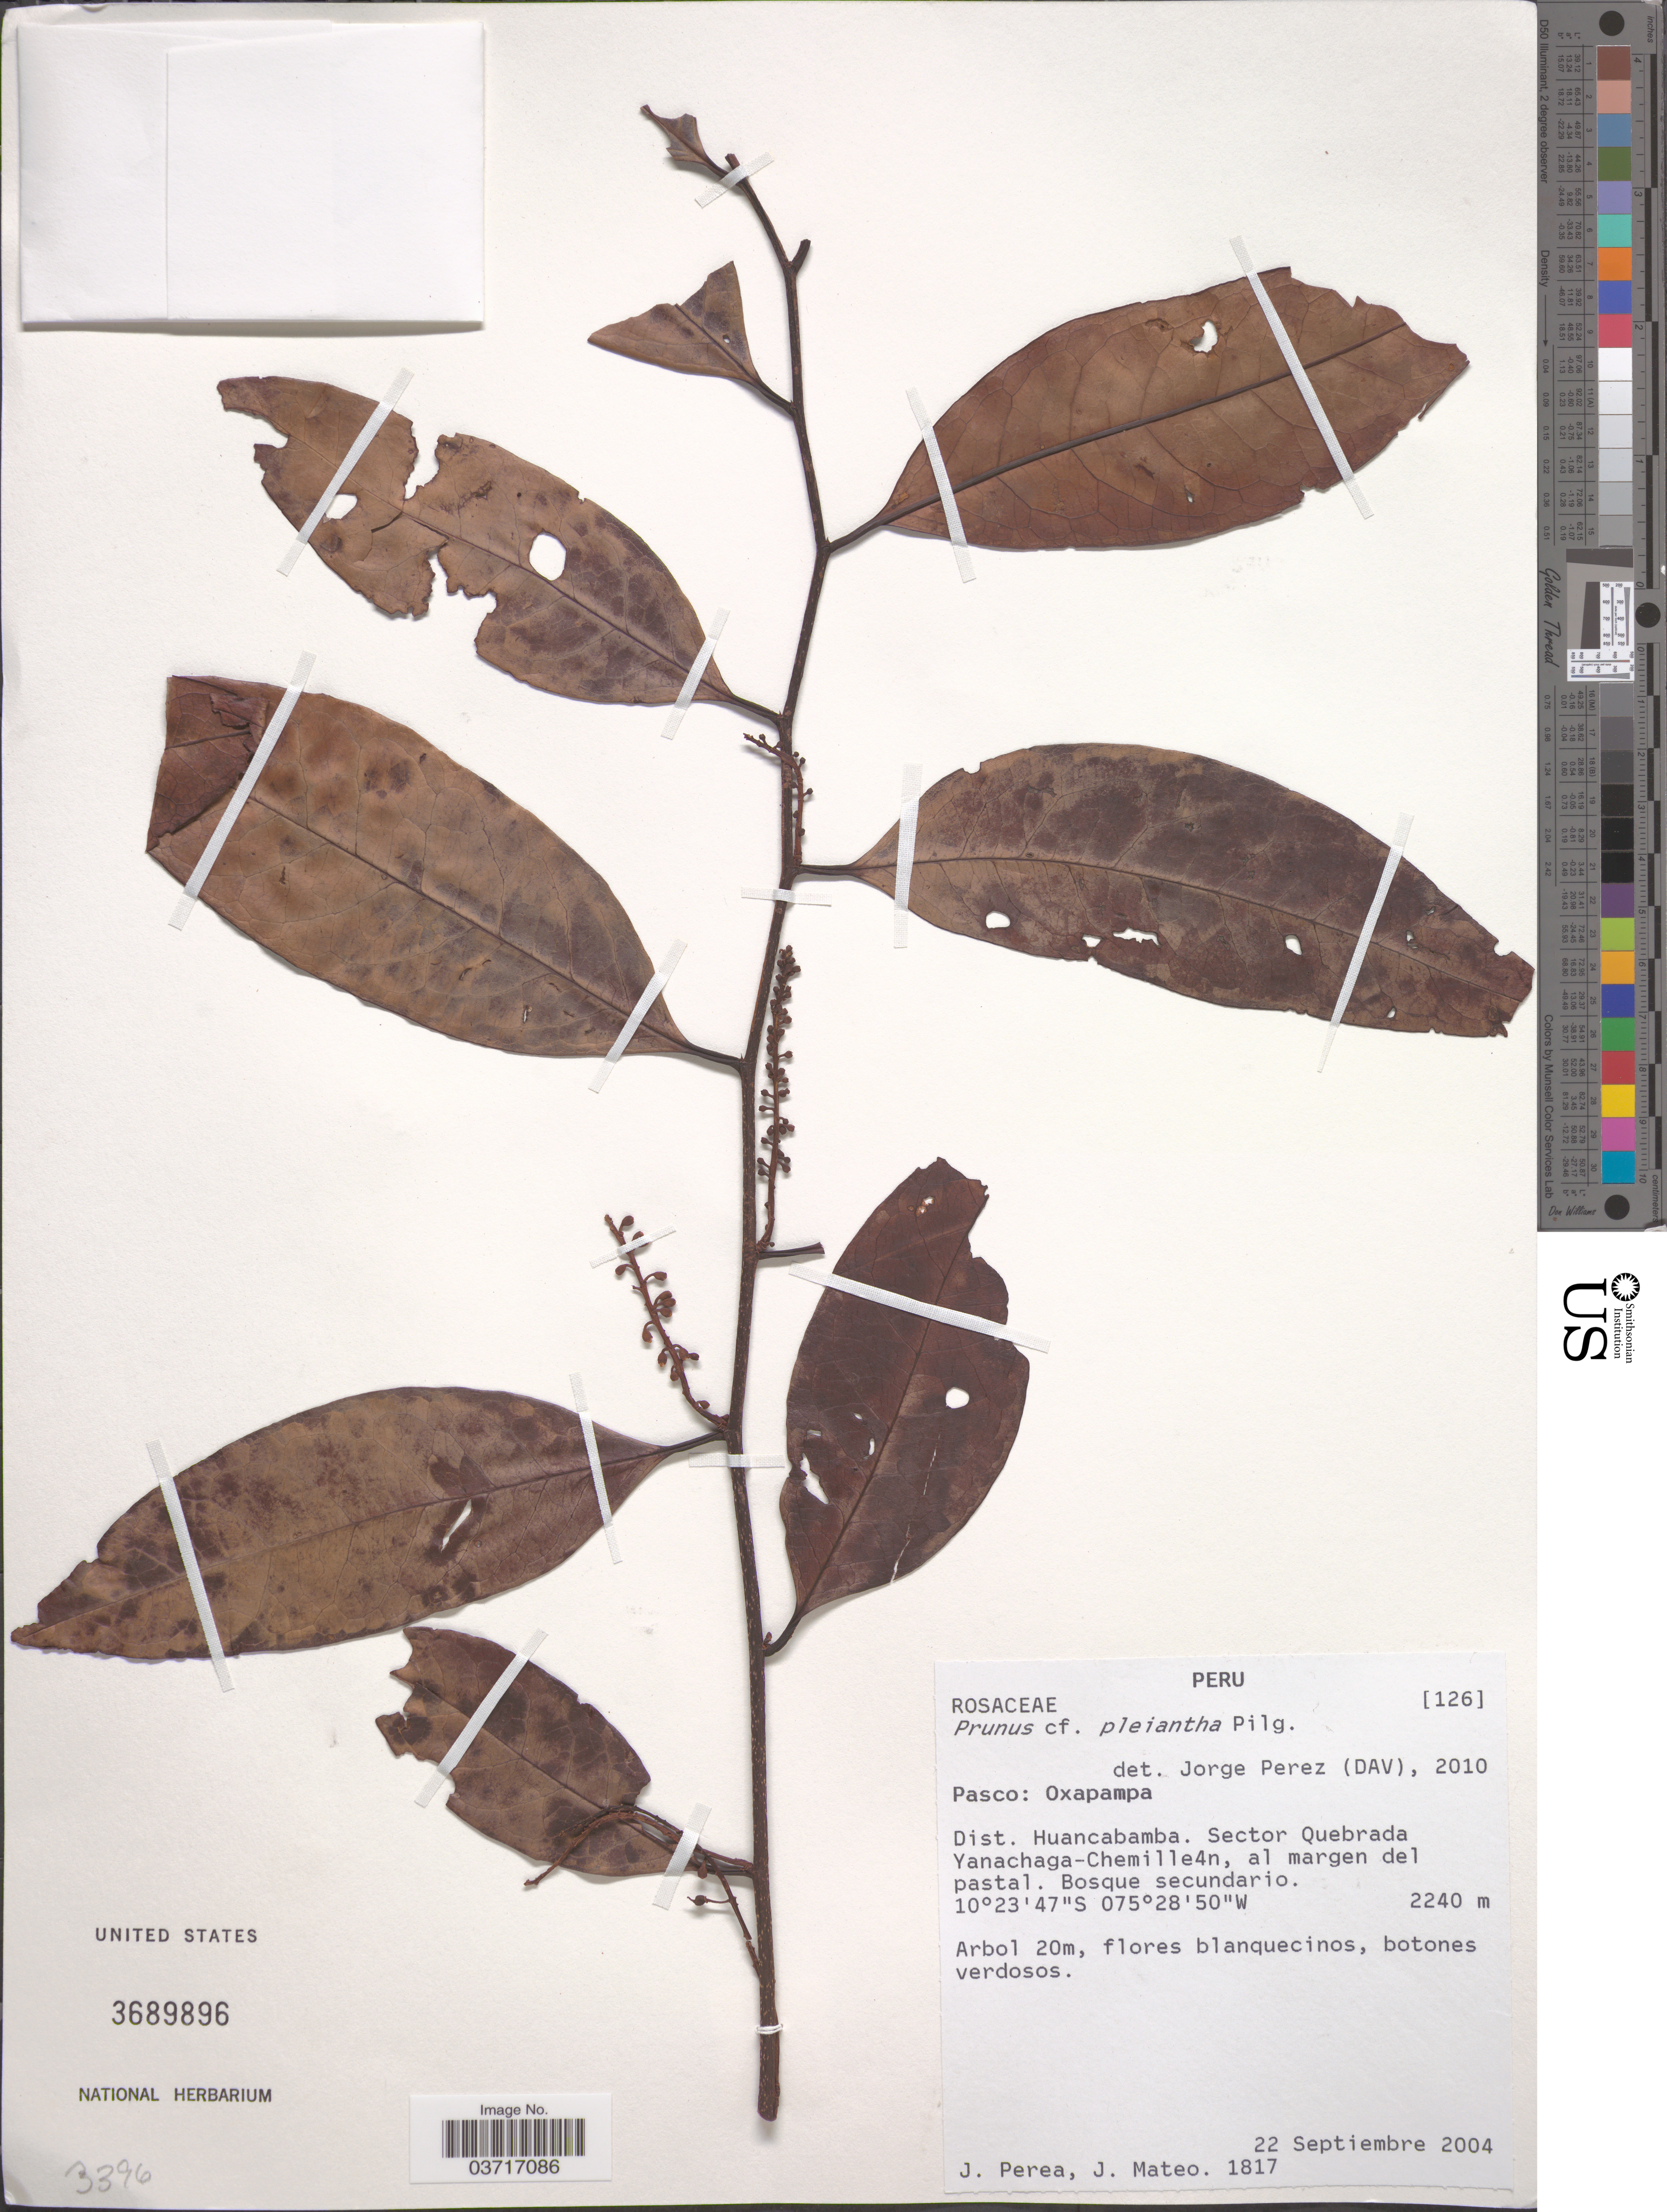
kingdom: Plantae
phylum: Tracheophyta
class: Magnoliopsida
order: Rosales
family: Rosaceae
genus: Prunus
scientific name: Prunus pleiantha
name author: Pilg.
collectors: J. Perea & J. Mateo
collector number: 1817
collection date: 2004-09-22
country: Peru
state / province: Pasco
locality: Oxapampa. Dist. Huancabamba. Sector Quebrada Yanachaga-Chemille4n, al margen del pastal.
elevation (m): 2240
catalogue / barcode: US 3689896